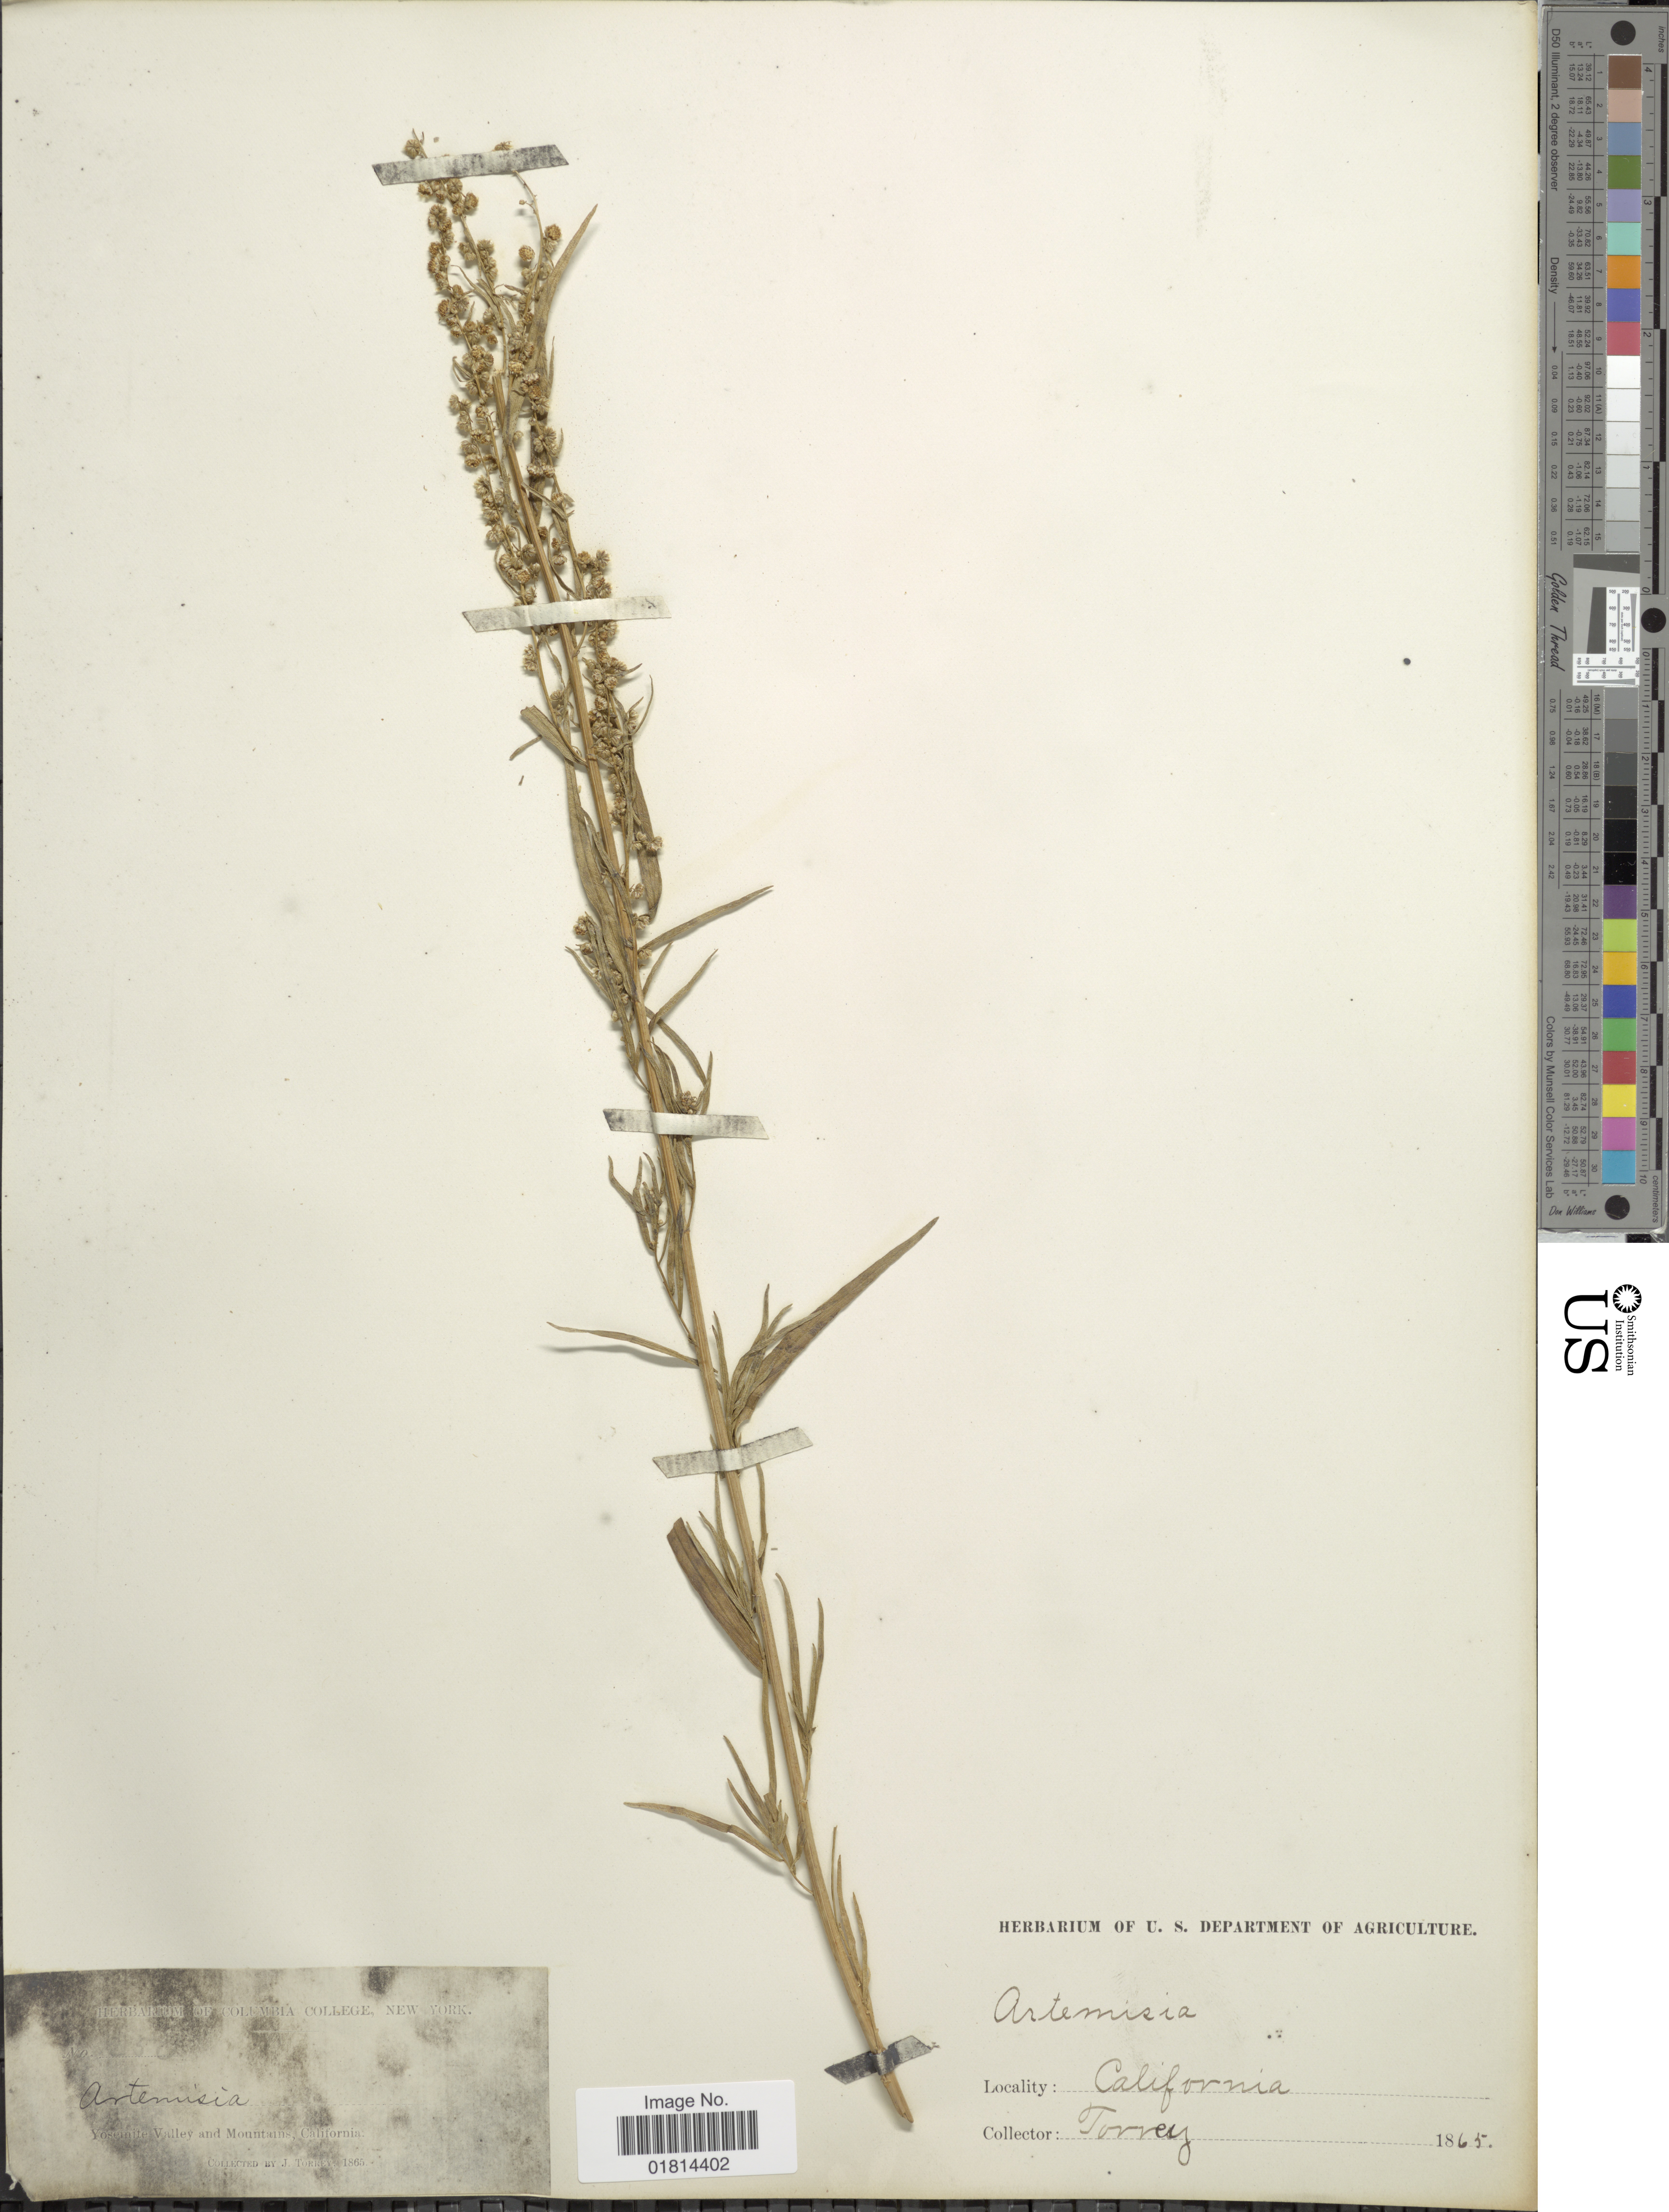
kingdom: Plantae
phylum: Tracheophyta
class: Magnoliopsida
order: Asterales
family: Asteraceae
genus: Artemisia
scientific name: Artemisia aromatica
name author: A. Nelson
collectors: J. Torrey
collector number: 250*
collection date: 1865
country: United States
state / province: California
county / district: Mariposa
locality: Yosemite Valley and Mountains, California